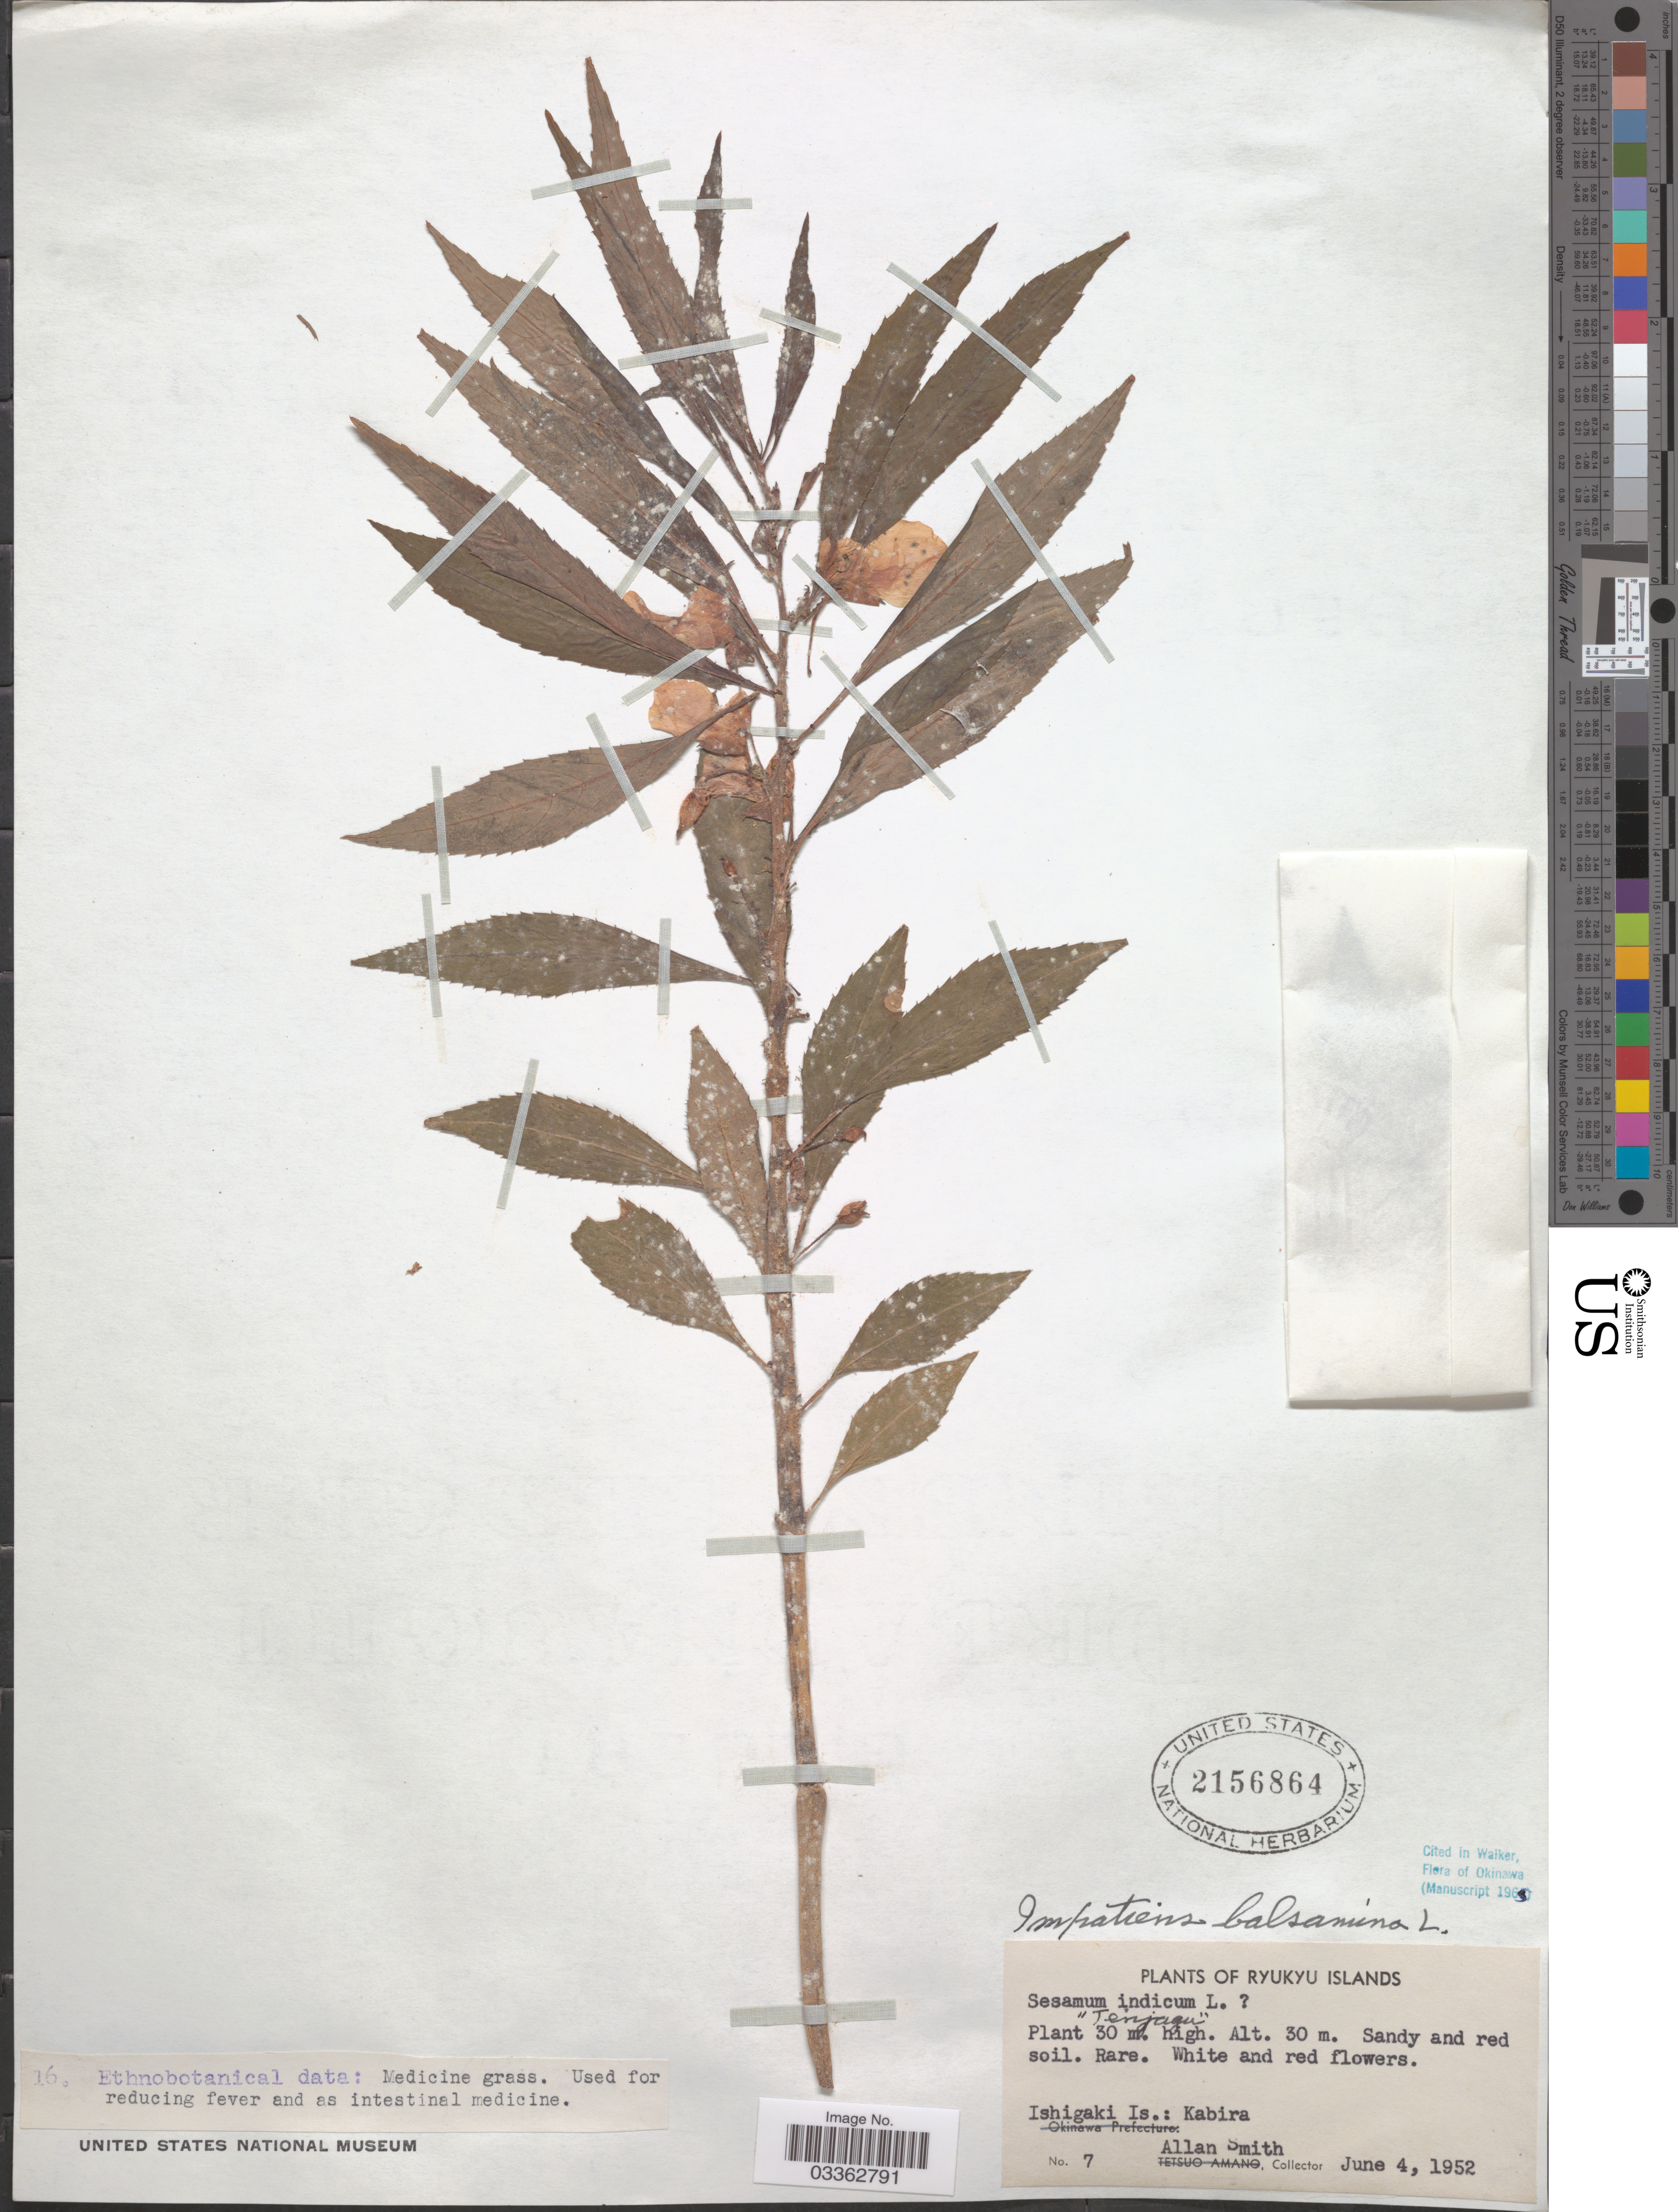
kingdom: Plantae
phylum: Tracheophyta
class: Magnoliopsida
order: Ericales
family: Balsaminaceae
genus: Impatiens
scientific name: Impatiens balsamina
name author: L.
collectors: A. Smith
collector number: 7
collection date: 1952-06-04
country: Japan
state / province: Okinawa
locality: Ryukyu Islands. Ishigaki Is.: Kabira.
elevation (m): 30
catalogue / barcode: US 2156864